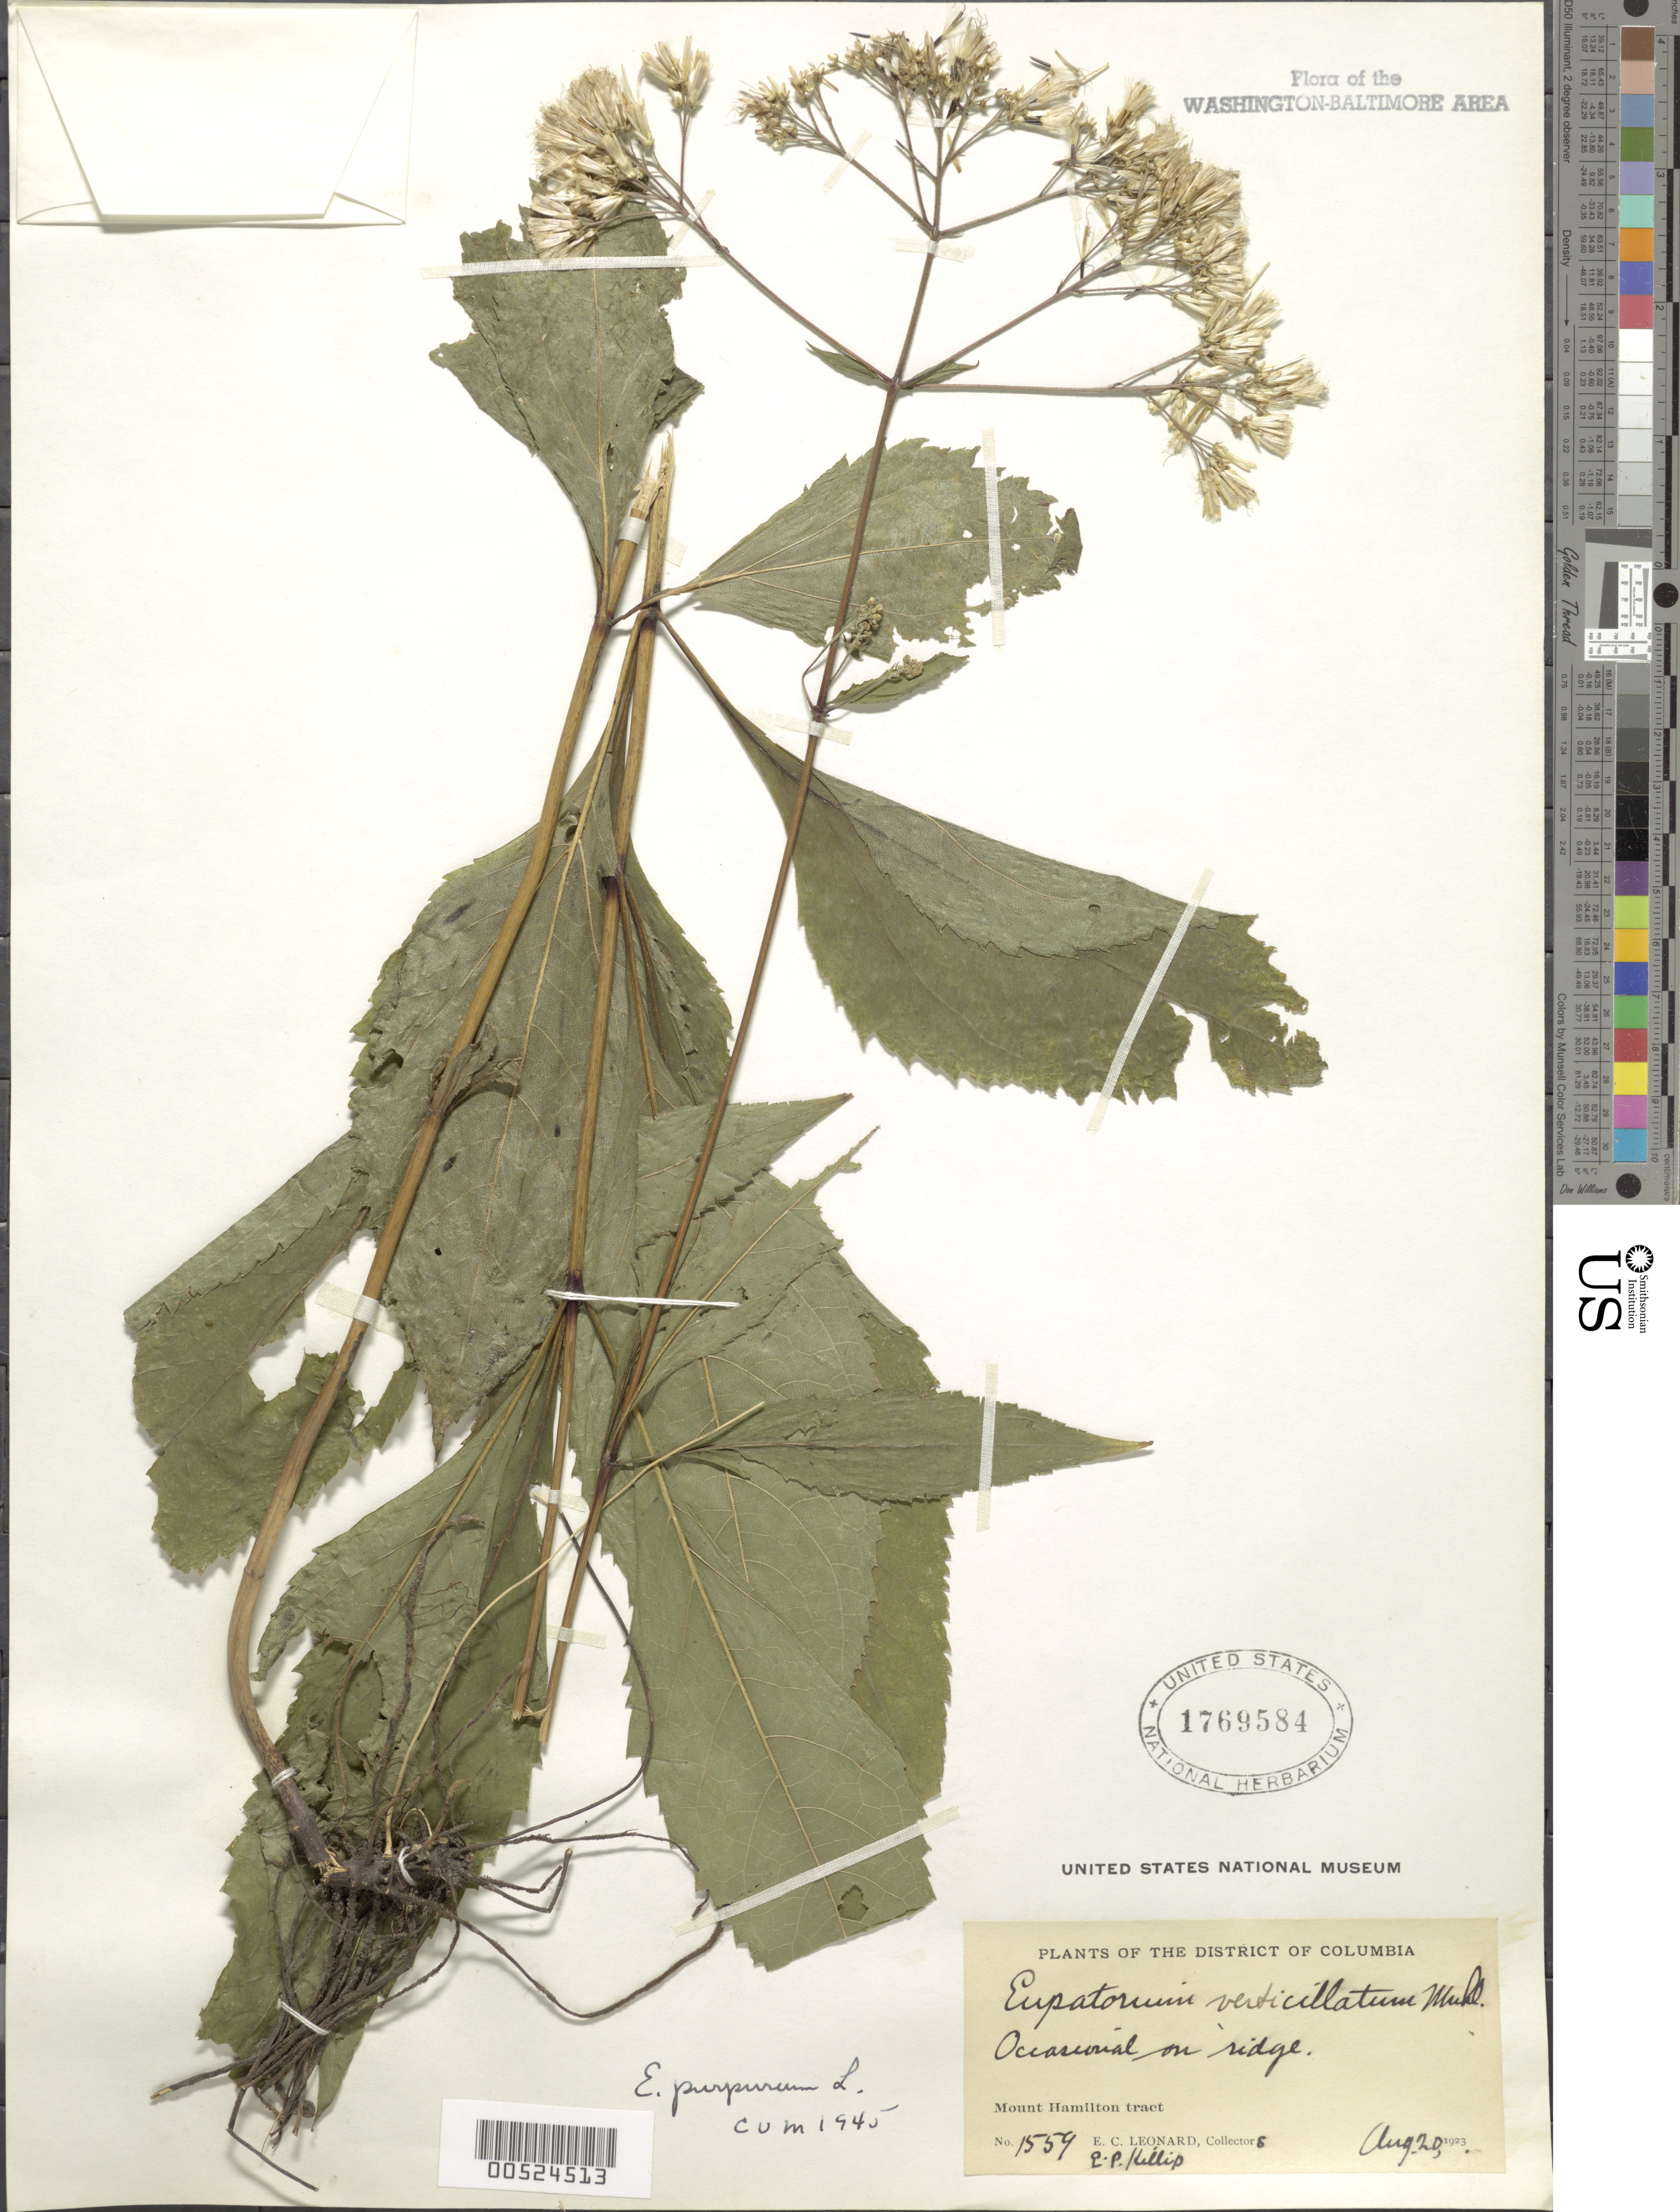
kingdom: Plantae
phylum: Tracheophyta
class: Magnoliopsida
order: Asterales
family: Asteraceae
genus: Eupatorium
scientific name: Eupatorium purpureum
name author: (L.) E.E. Lamont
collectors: E. C. Leonard & E. P. Killip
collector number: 1559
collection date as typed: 20 Aug 1923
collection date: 1923-08-20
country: United States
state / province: District of Columbia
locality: Mount Hamilton Tract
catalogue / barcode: US 1769584